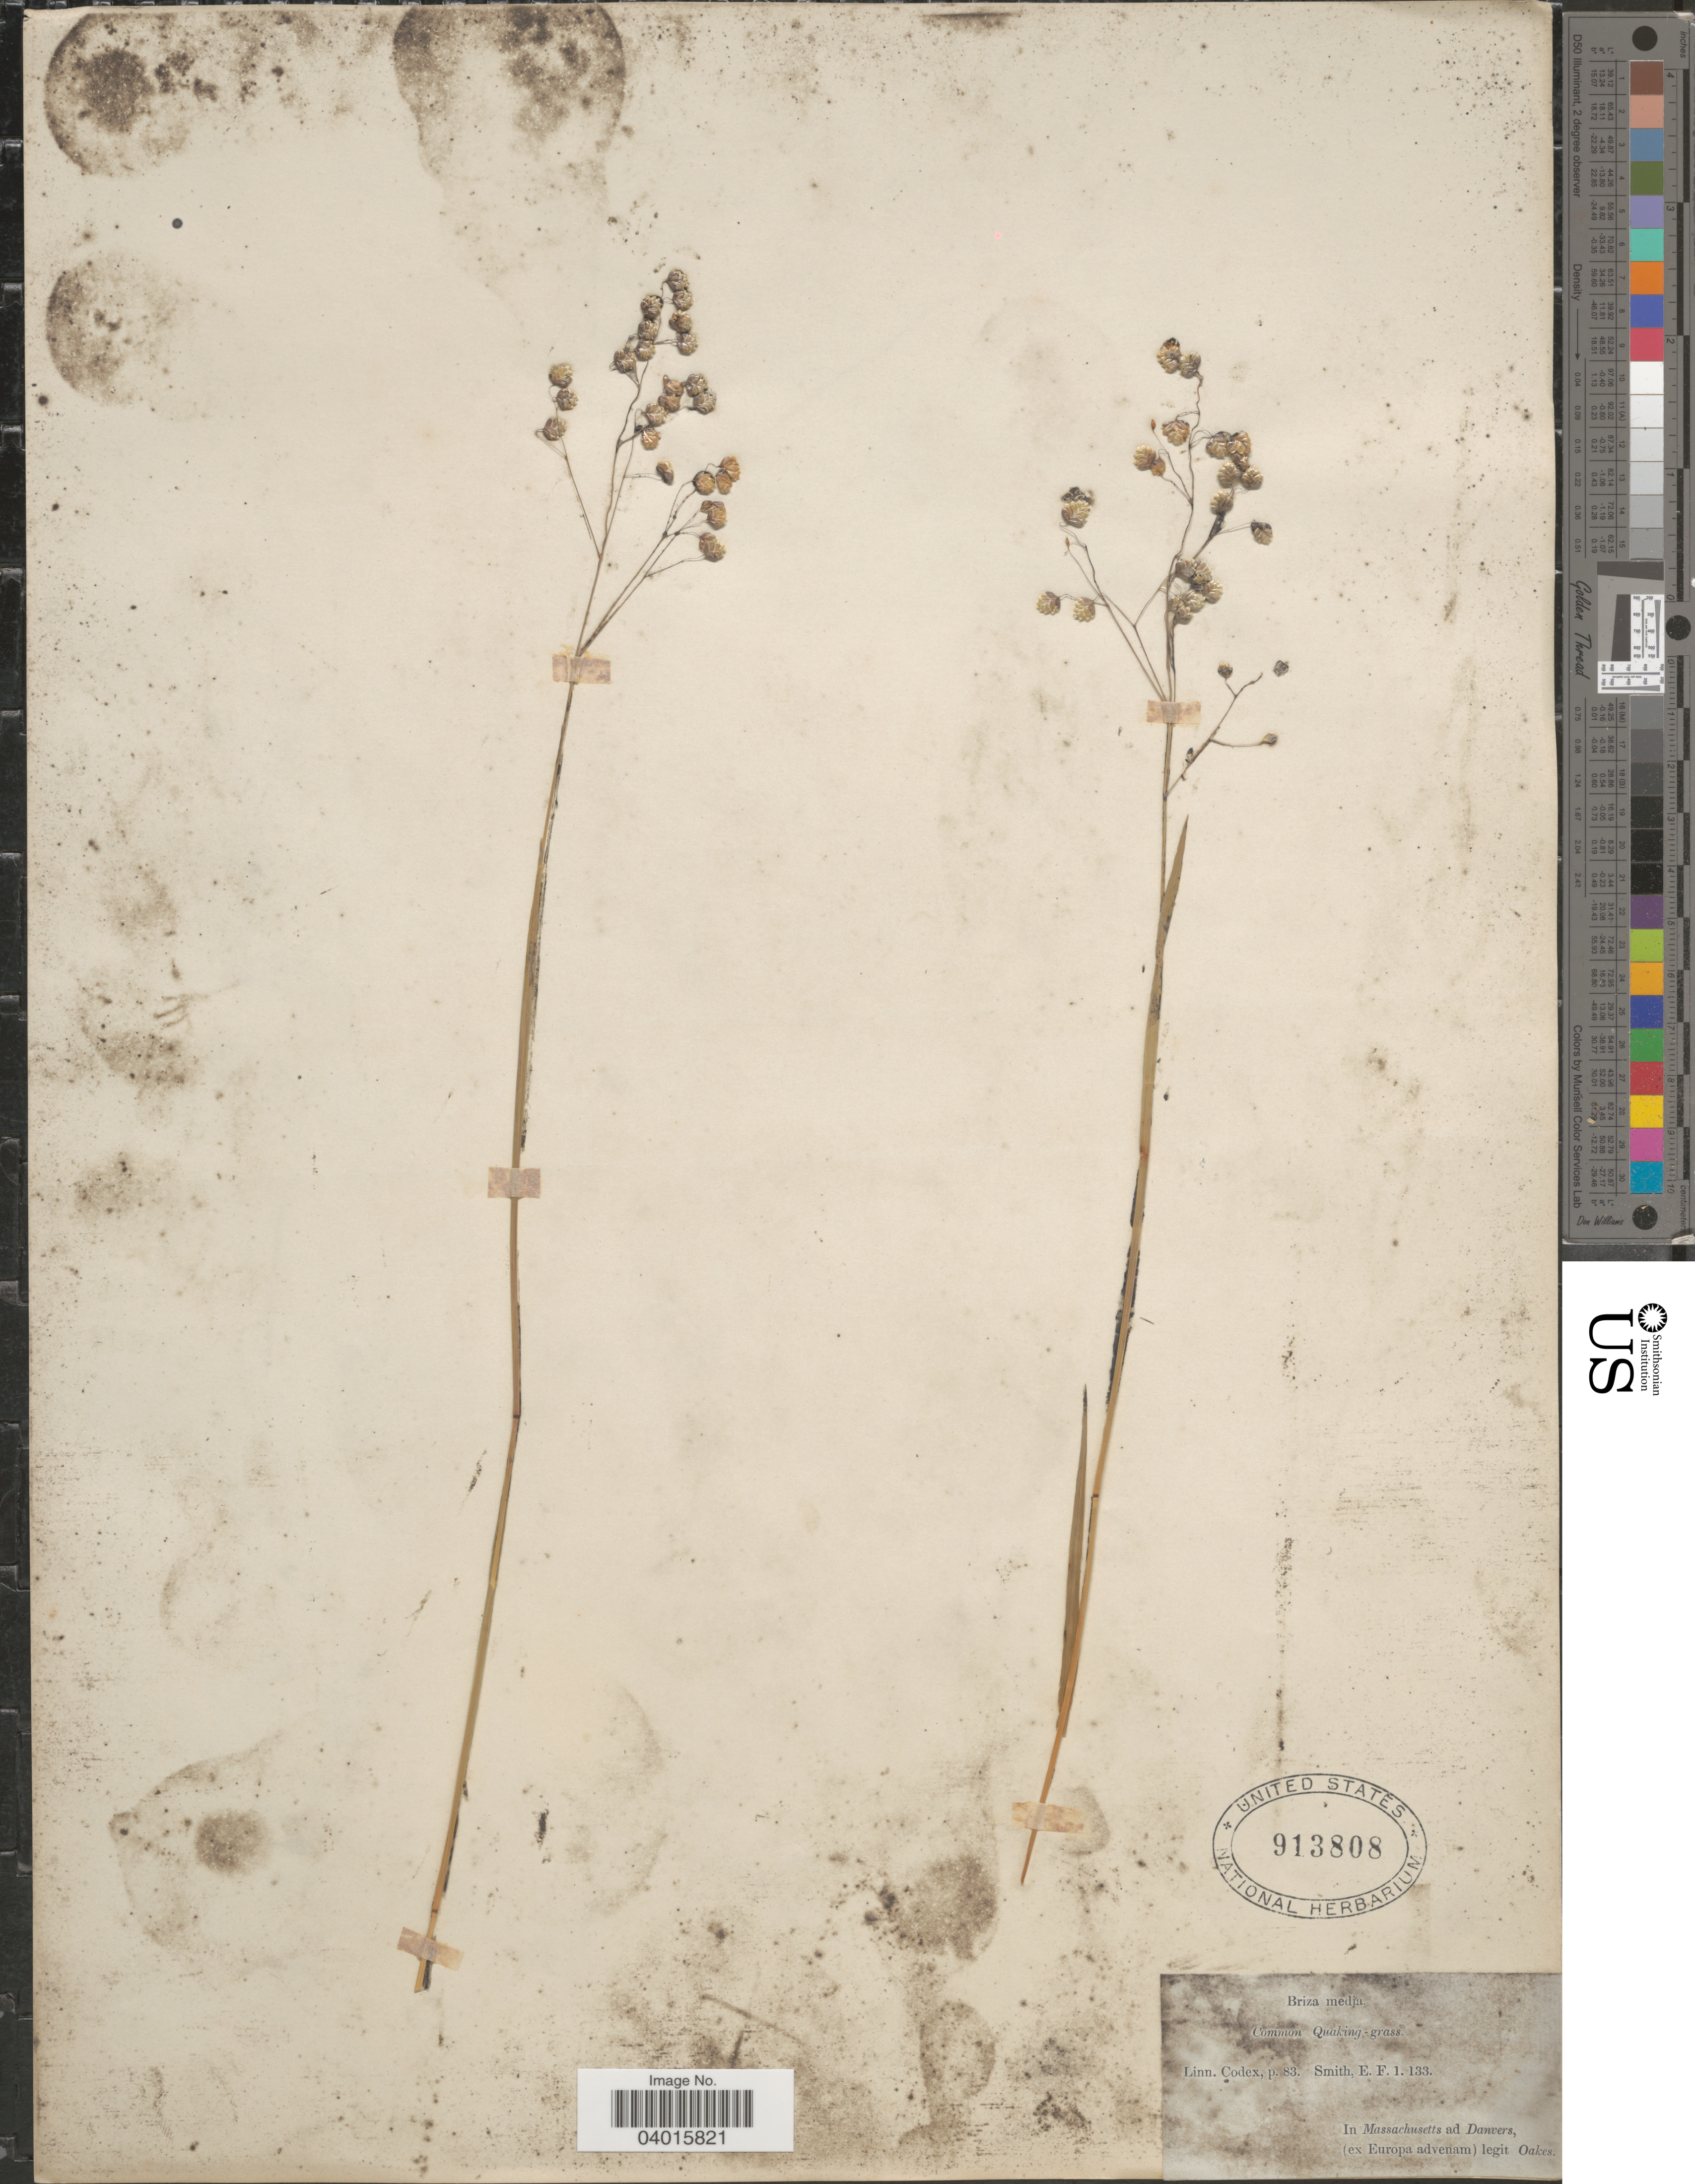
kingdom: Plantae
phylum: Tracheophyta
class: Liliopsida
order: Poales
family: Poaceae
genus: Briza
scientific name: Briza media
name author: L.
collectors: -. Oakes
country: United States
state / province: Massachusetts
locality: In Massachusetts ad Danvers.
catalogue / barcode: US 913808